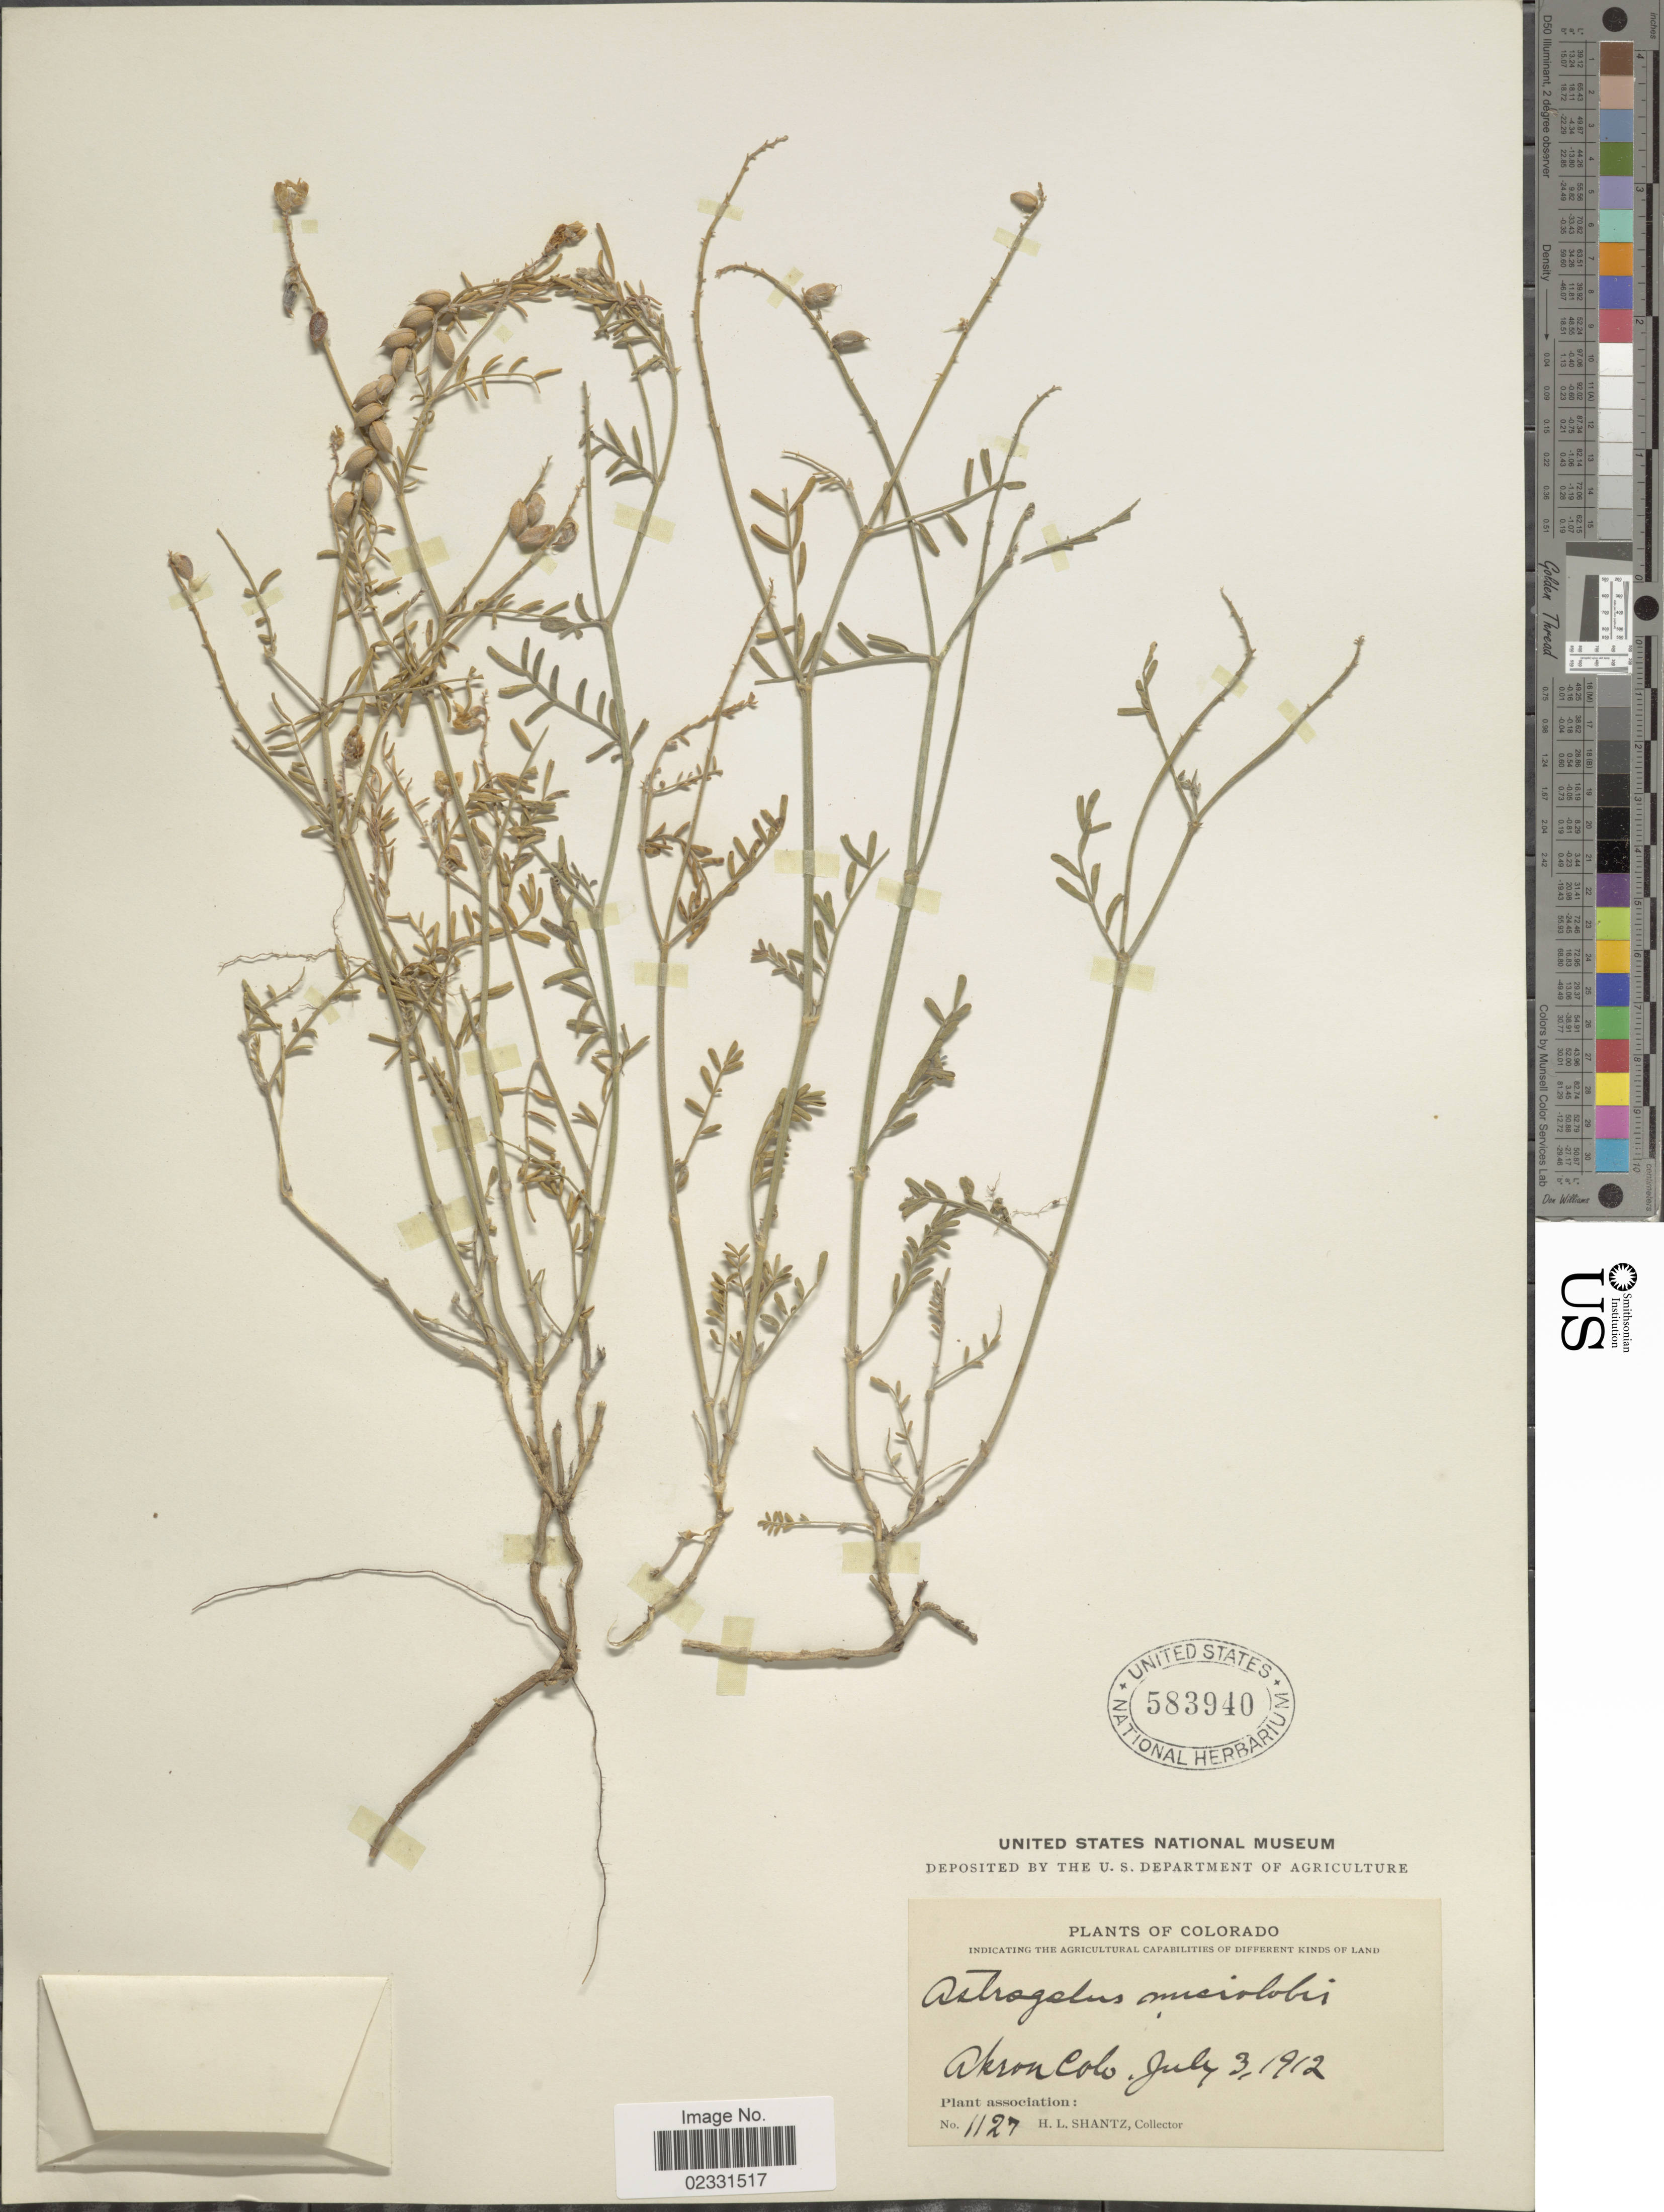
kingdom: Plantae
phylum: Tracheophyta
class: Magnoliopsida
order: Fabales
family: Fabaceae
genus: Astragalus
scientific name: Astragalus gracilis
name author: Nutt.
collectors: H. Shantz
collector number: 1127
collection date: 1912-07-03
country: United States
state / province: Colorado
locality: Akron Colo.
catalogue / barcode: US 583940